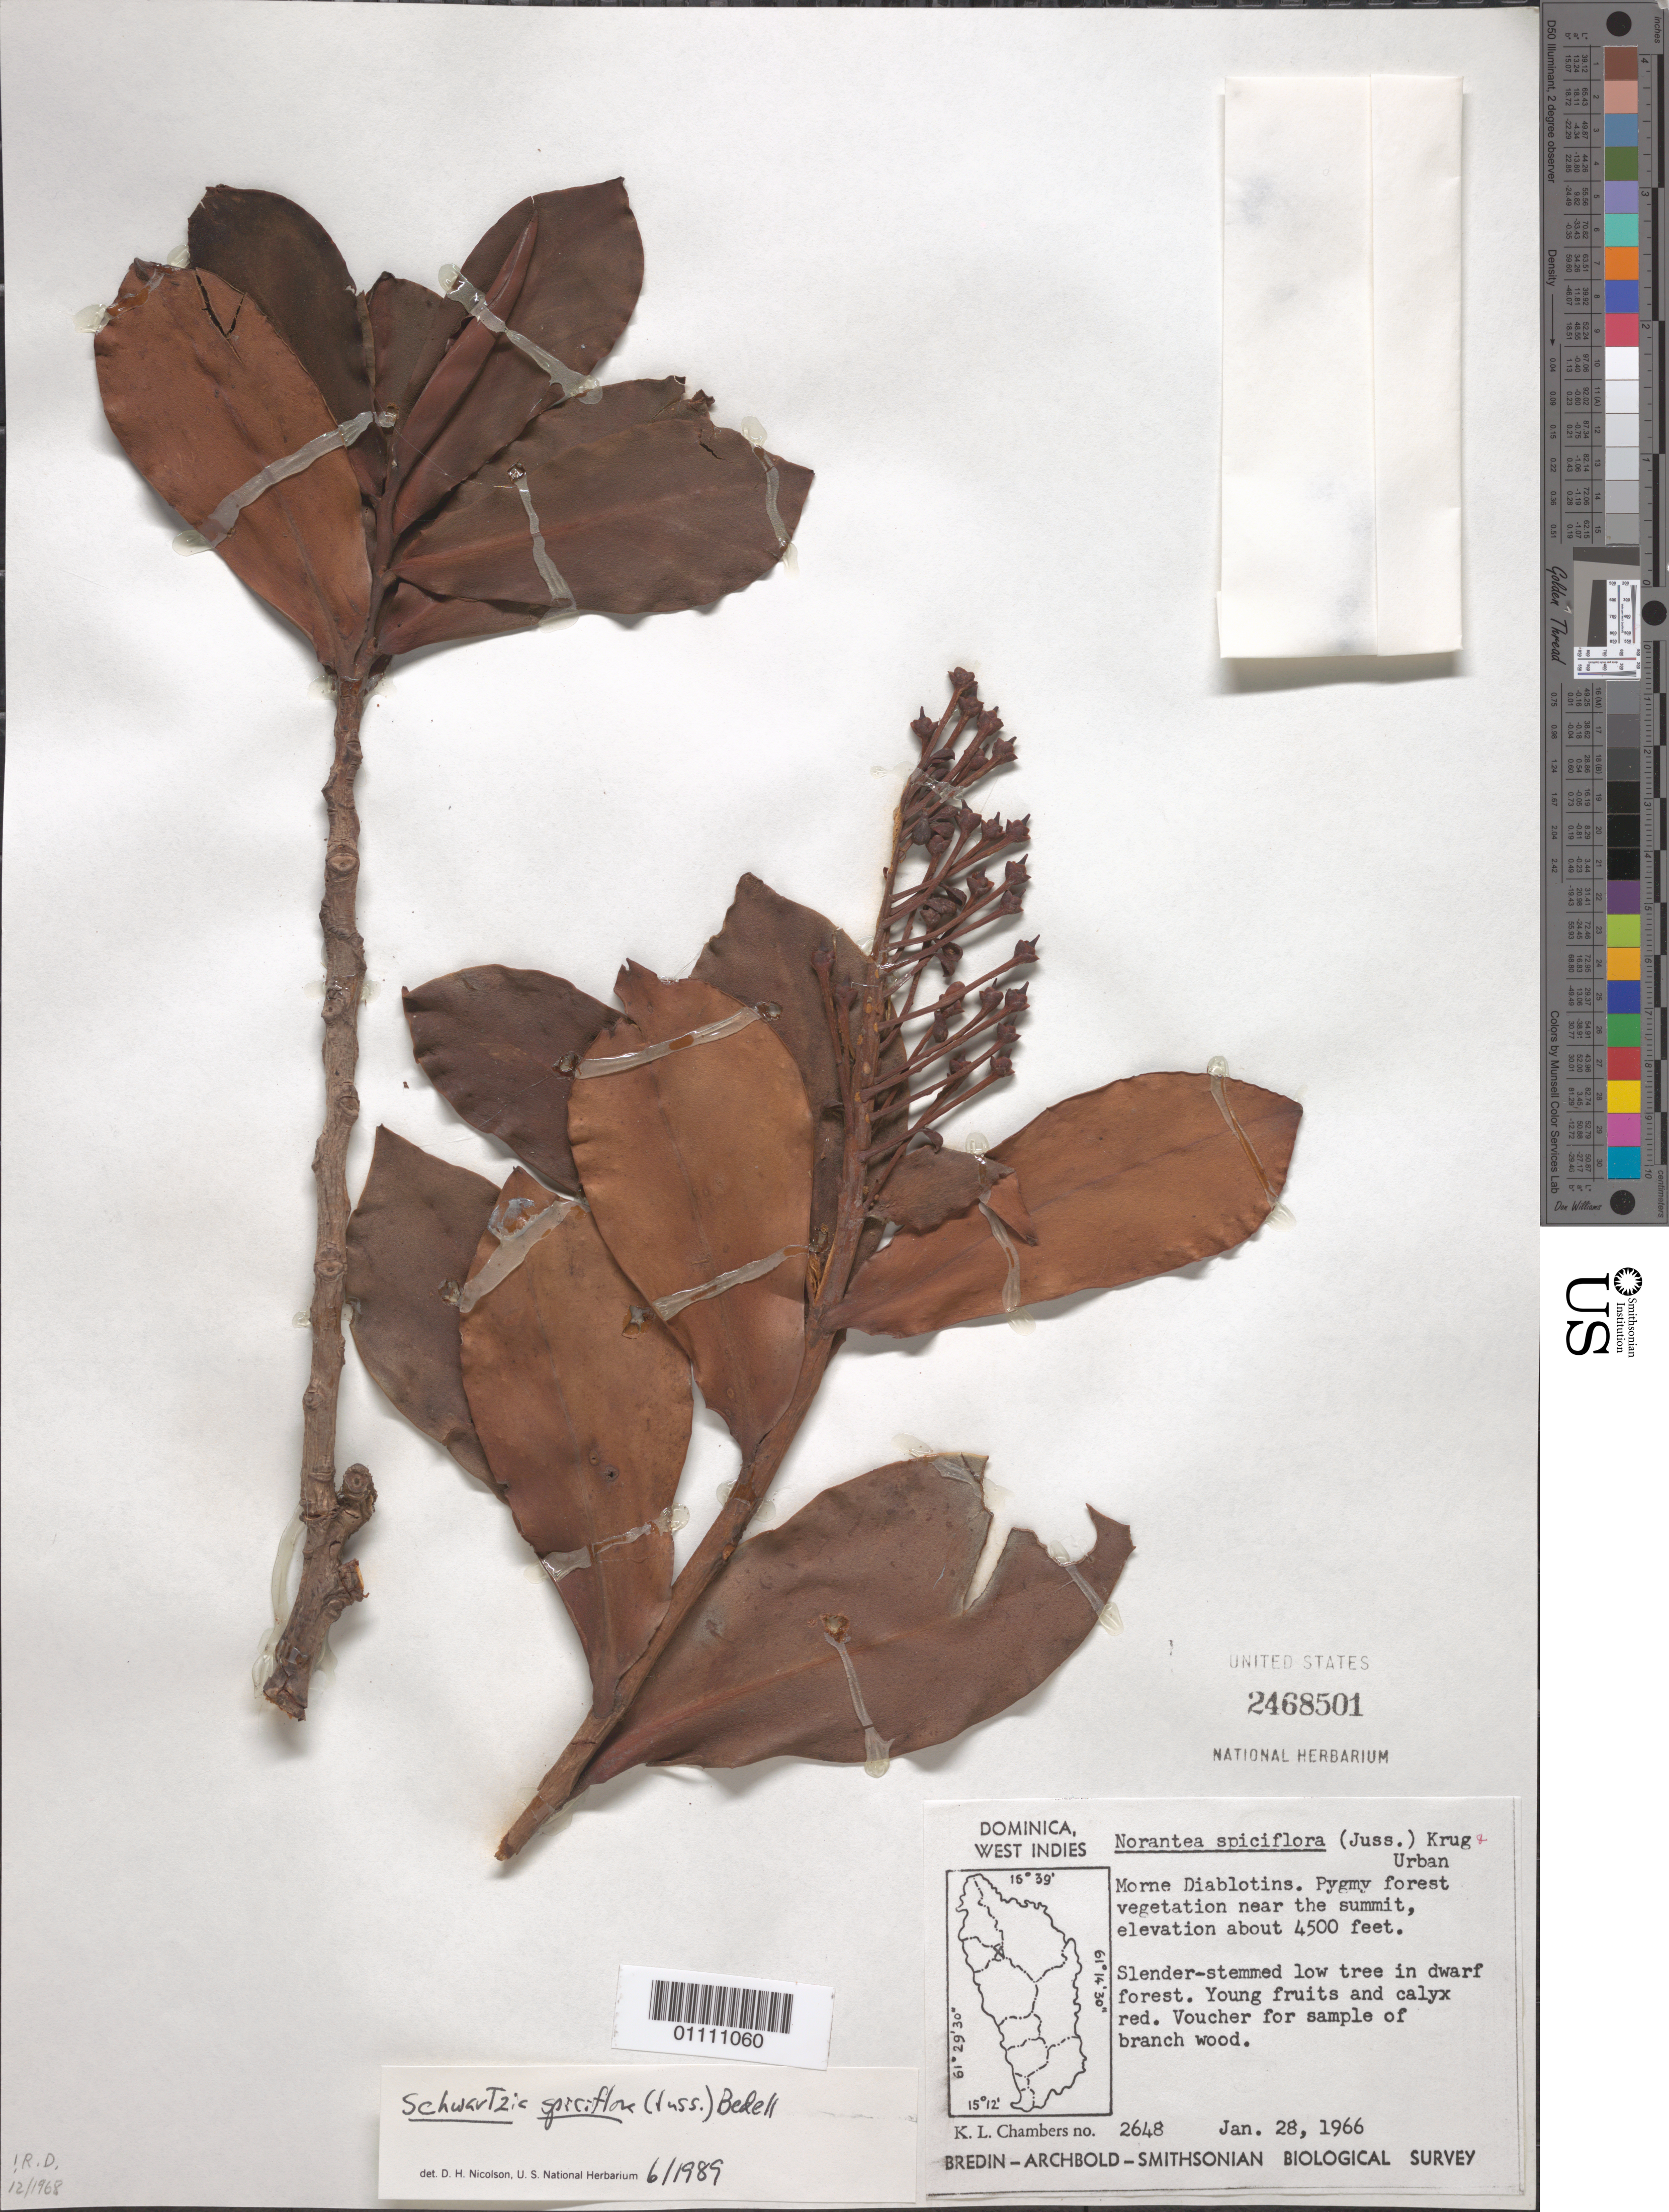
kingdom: Plantae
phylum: Tracheophyta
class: Magnoliopsida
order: Ericales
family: Marcgraviaceae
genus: Schwartzia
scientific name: Schwartzia spiciflora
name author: (Juss.) Bedell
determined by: Nicolson, Dan H.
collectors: K. L. Chambers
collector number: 2648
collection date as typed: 28 Jan 1966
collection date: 1966-01-28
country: Dominica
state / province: St. Andrew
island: Dominica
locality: Morne Diablotins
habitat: Pygmy forest vegetation near the summit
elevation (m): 1372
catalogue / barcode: US 2468501